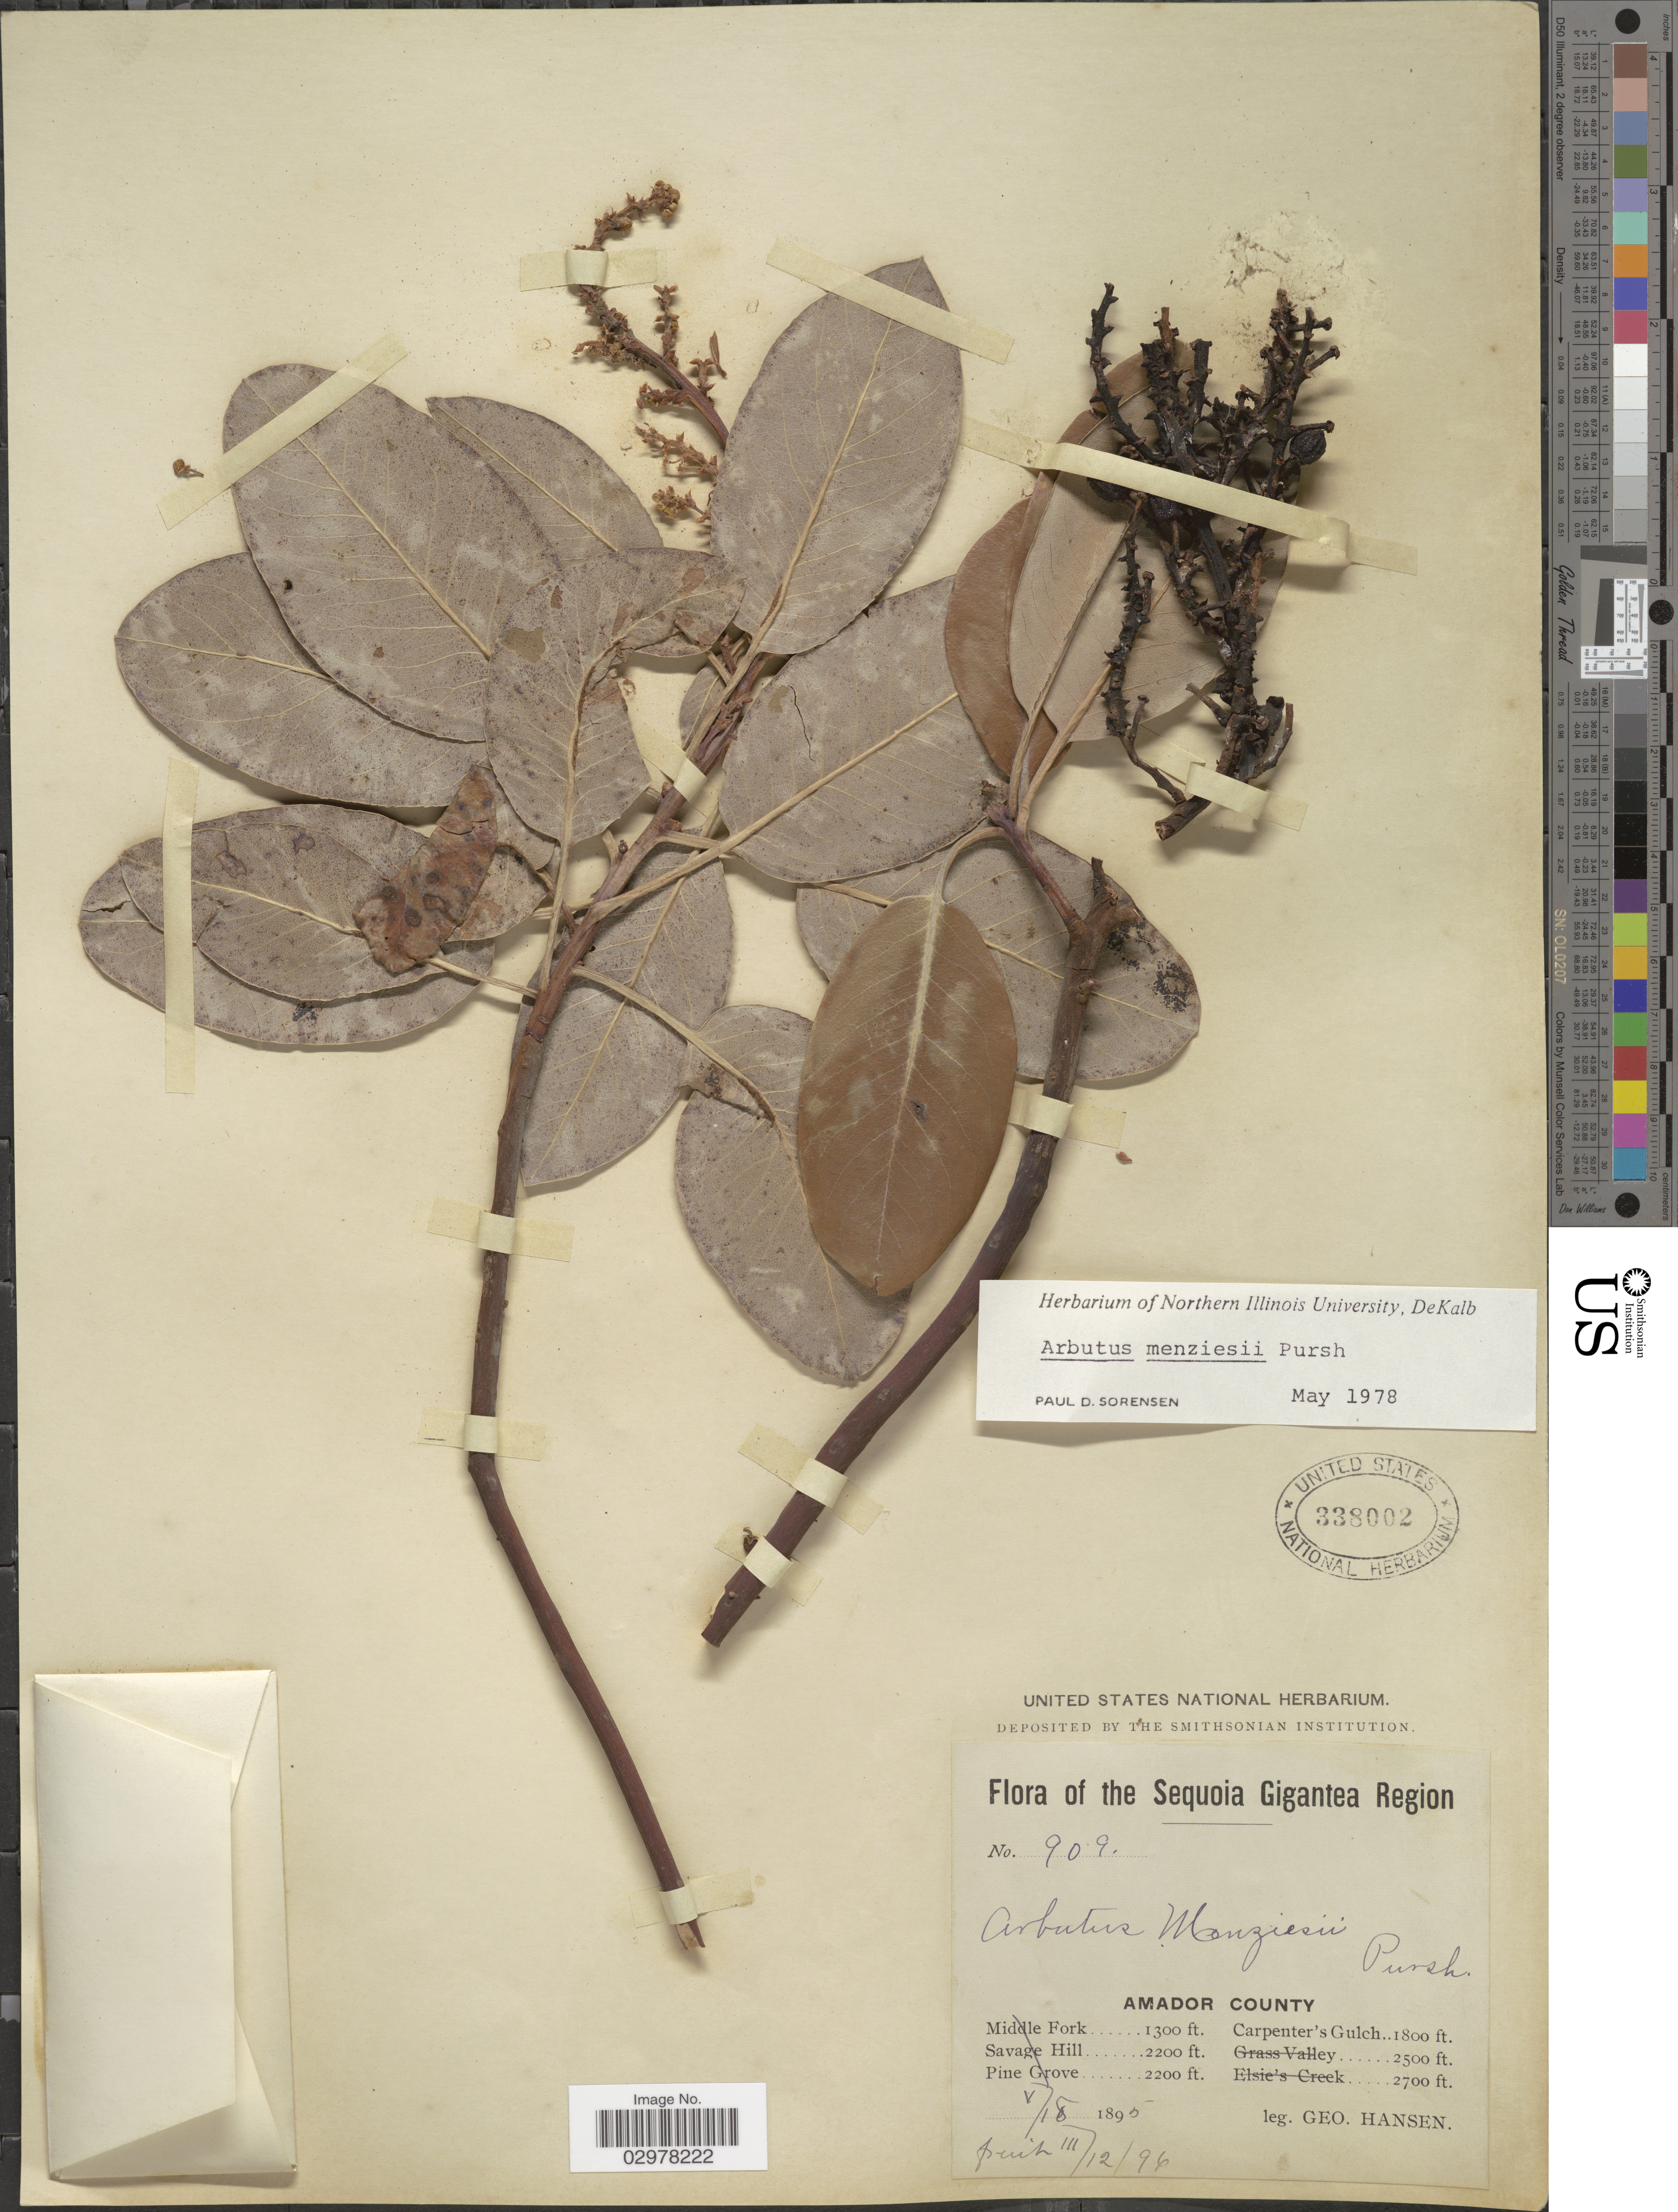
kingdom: Plantae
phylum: Tracheophyta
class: Magnoliopsida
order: Ericales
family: Ericaceae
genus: Arbutus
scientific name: Arbutus menziesii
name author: Pursh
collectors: G. Hansen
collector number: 909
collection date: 1895-05-18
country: United States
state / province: California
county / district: Amador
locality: Sequoia Gigantea Region. Amador County. Carpenter's Gulch.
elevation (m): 549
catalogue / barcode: US 338002